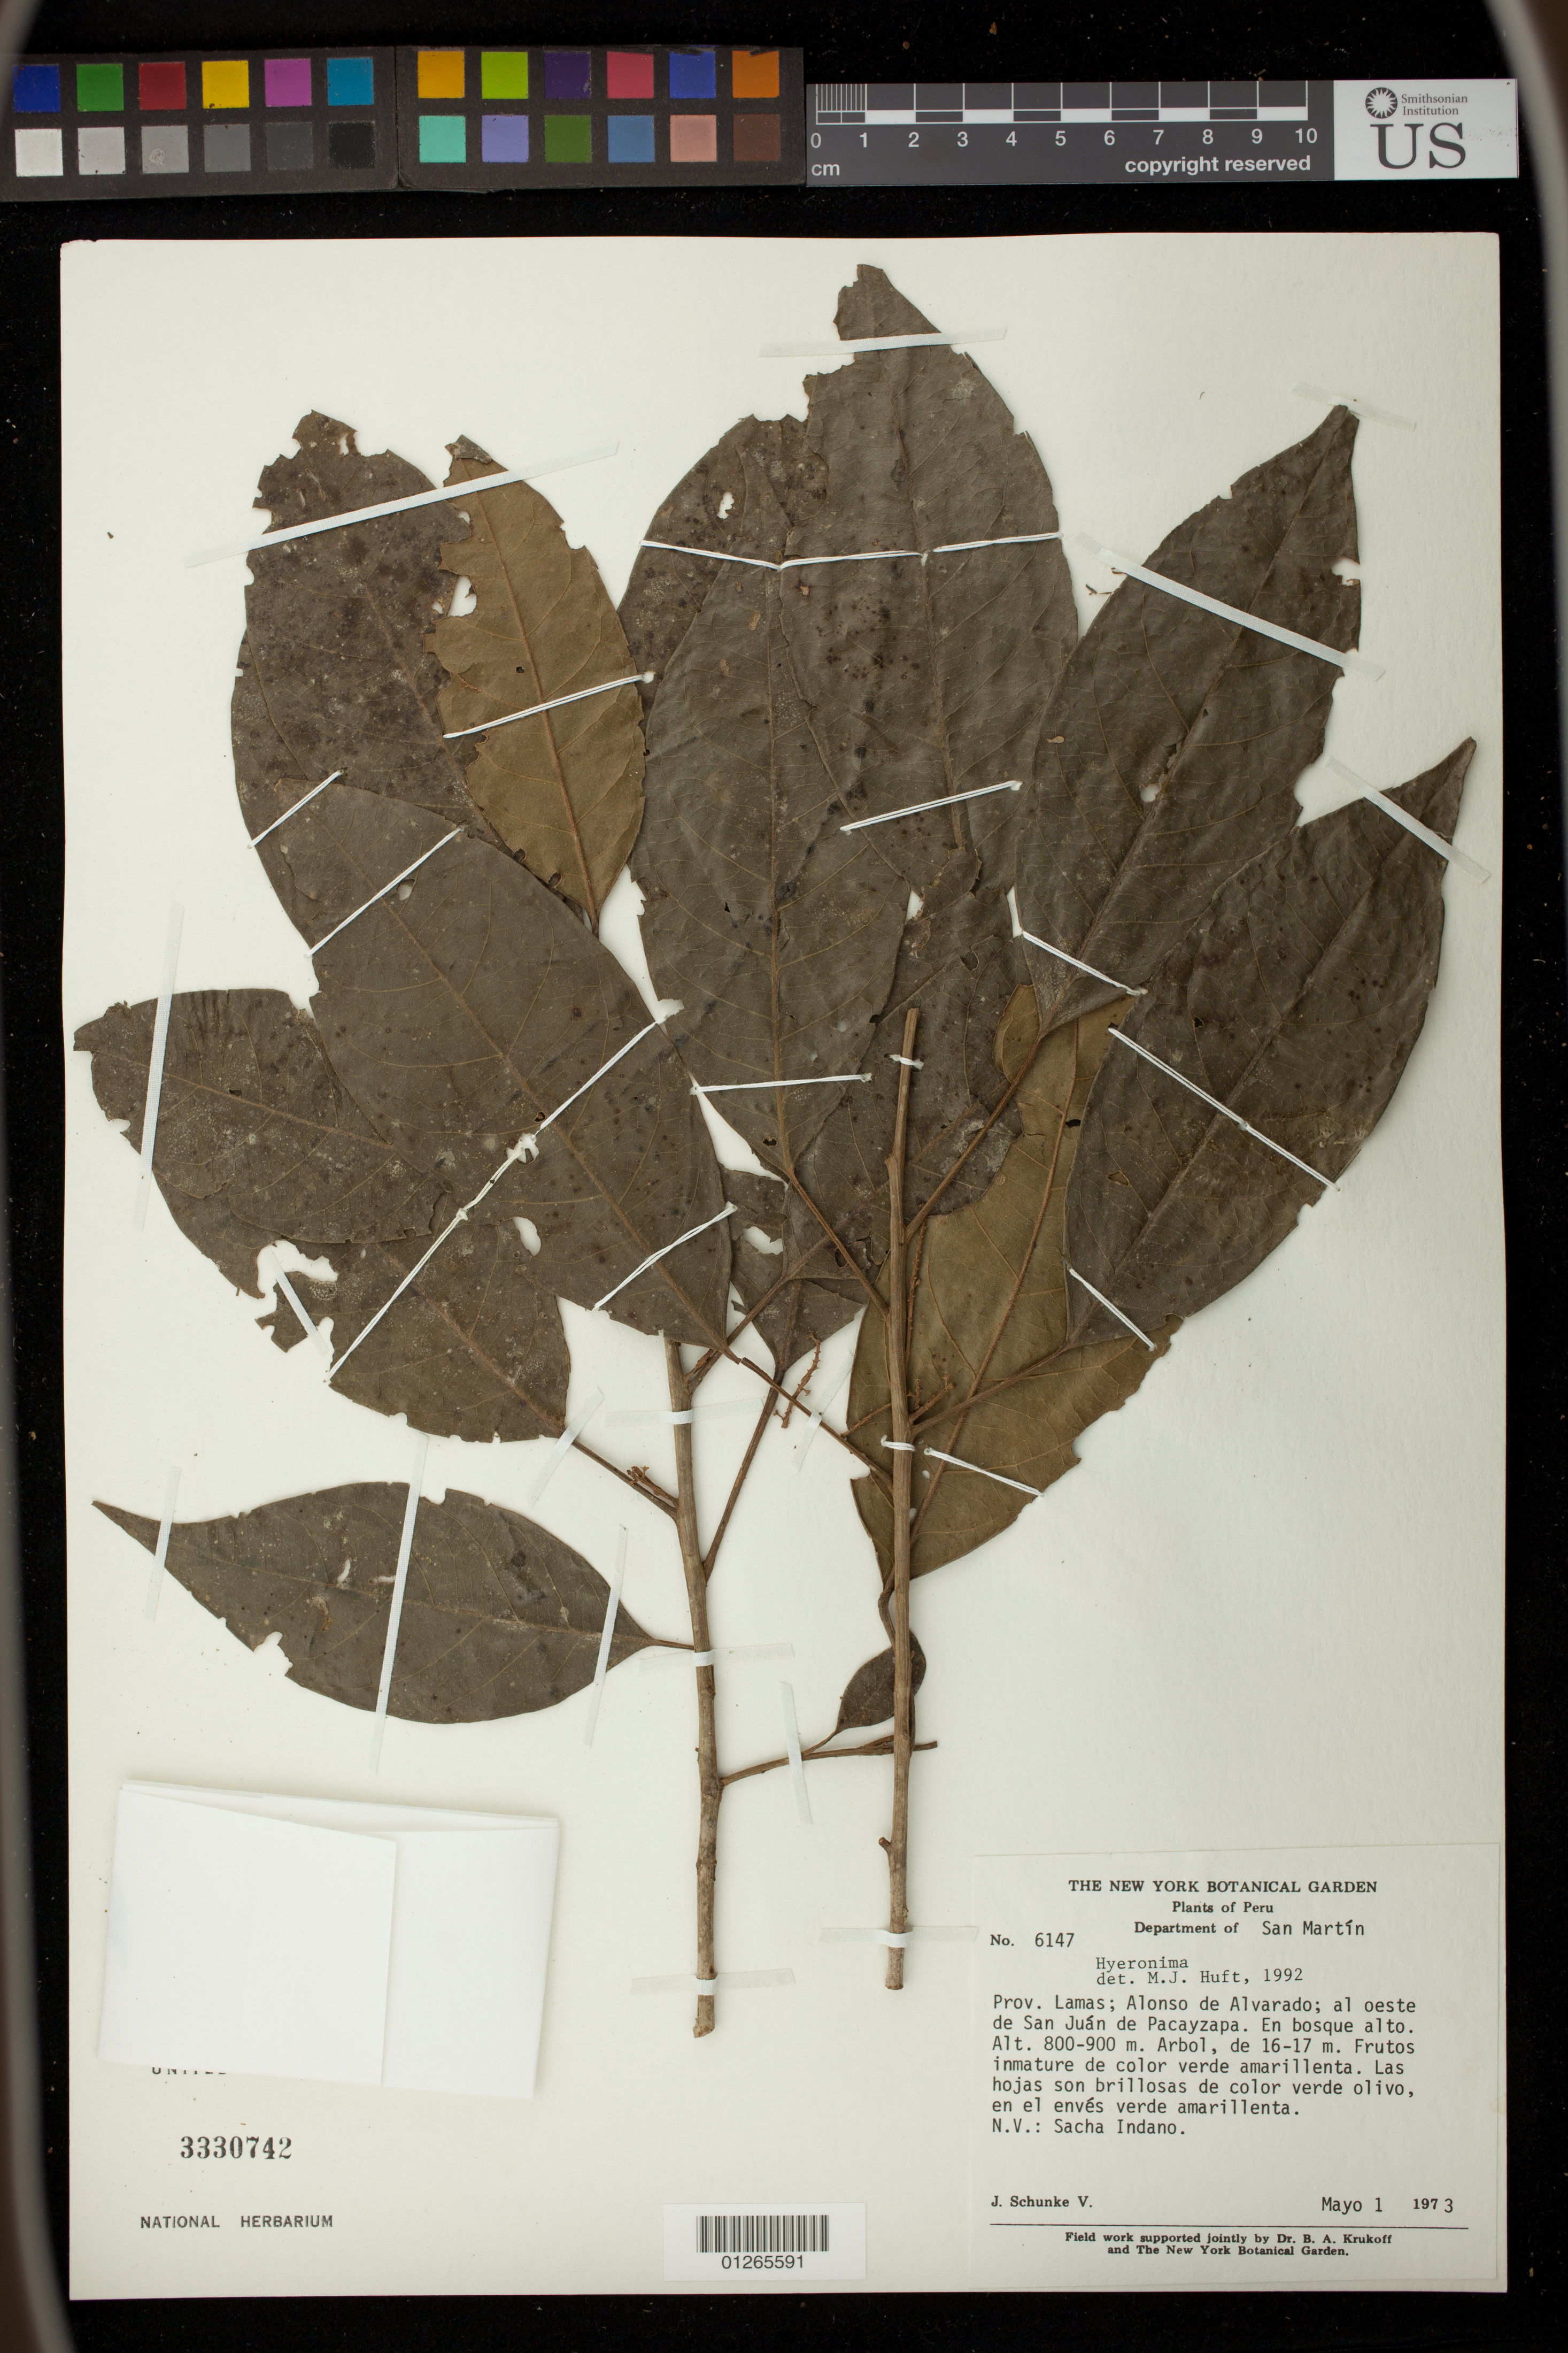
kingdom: Plantae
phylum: Tracheophyta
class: Magnoliopsida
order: Malpighiales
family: Phyllanthaceae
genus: Hieronyma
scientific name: Hieronyma sp.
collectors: J. Schunke Vigo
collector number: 6147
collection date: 1973-05-01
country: Peru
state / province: San Martín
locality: Planta Electrica de San Ramon, cerca de Sabanilla, 18 Km.E. de Loja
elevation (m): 800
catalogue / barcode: US 3330742